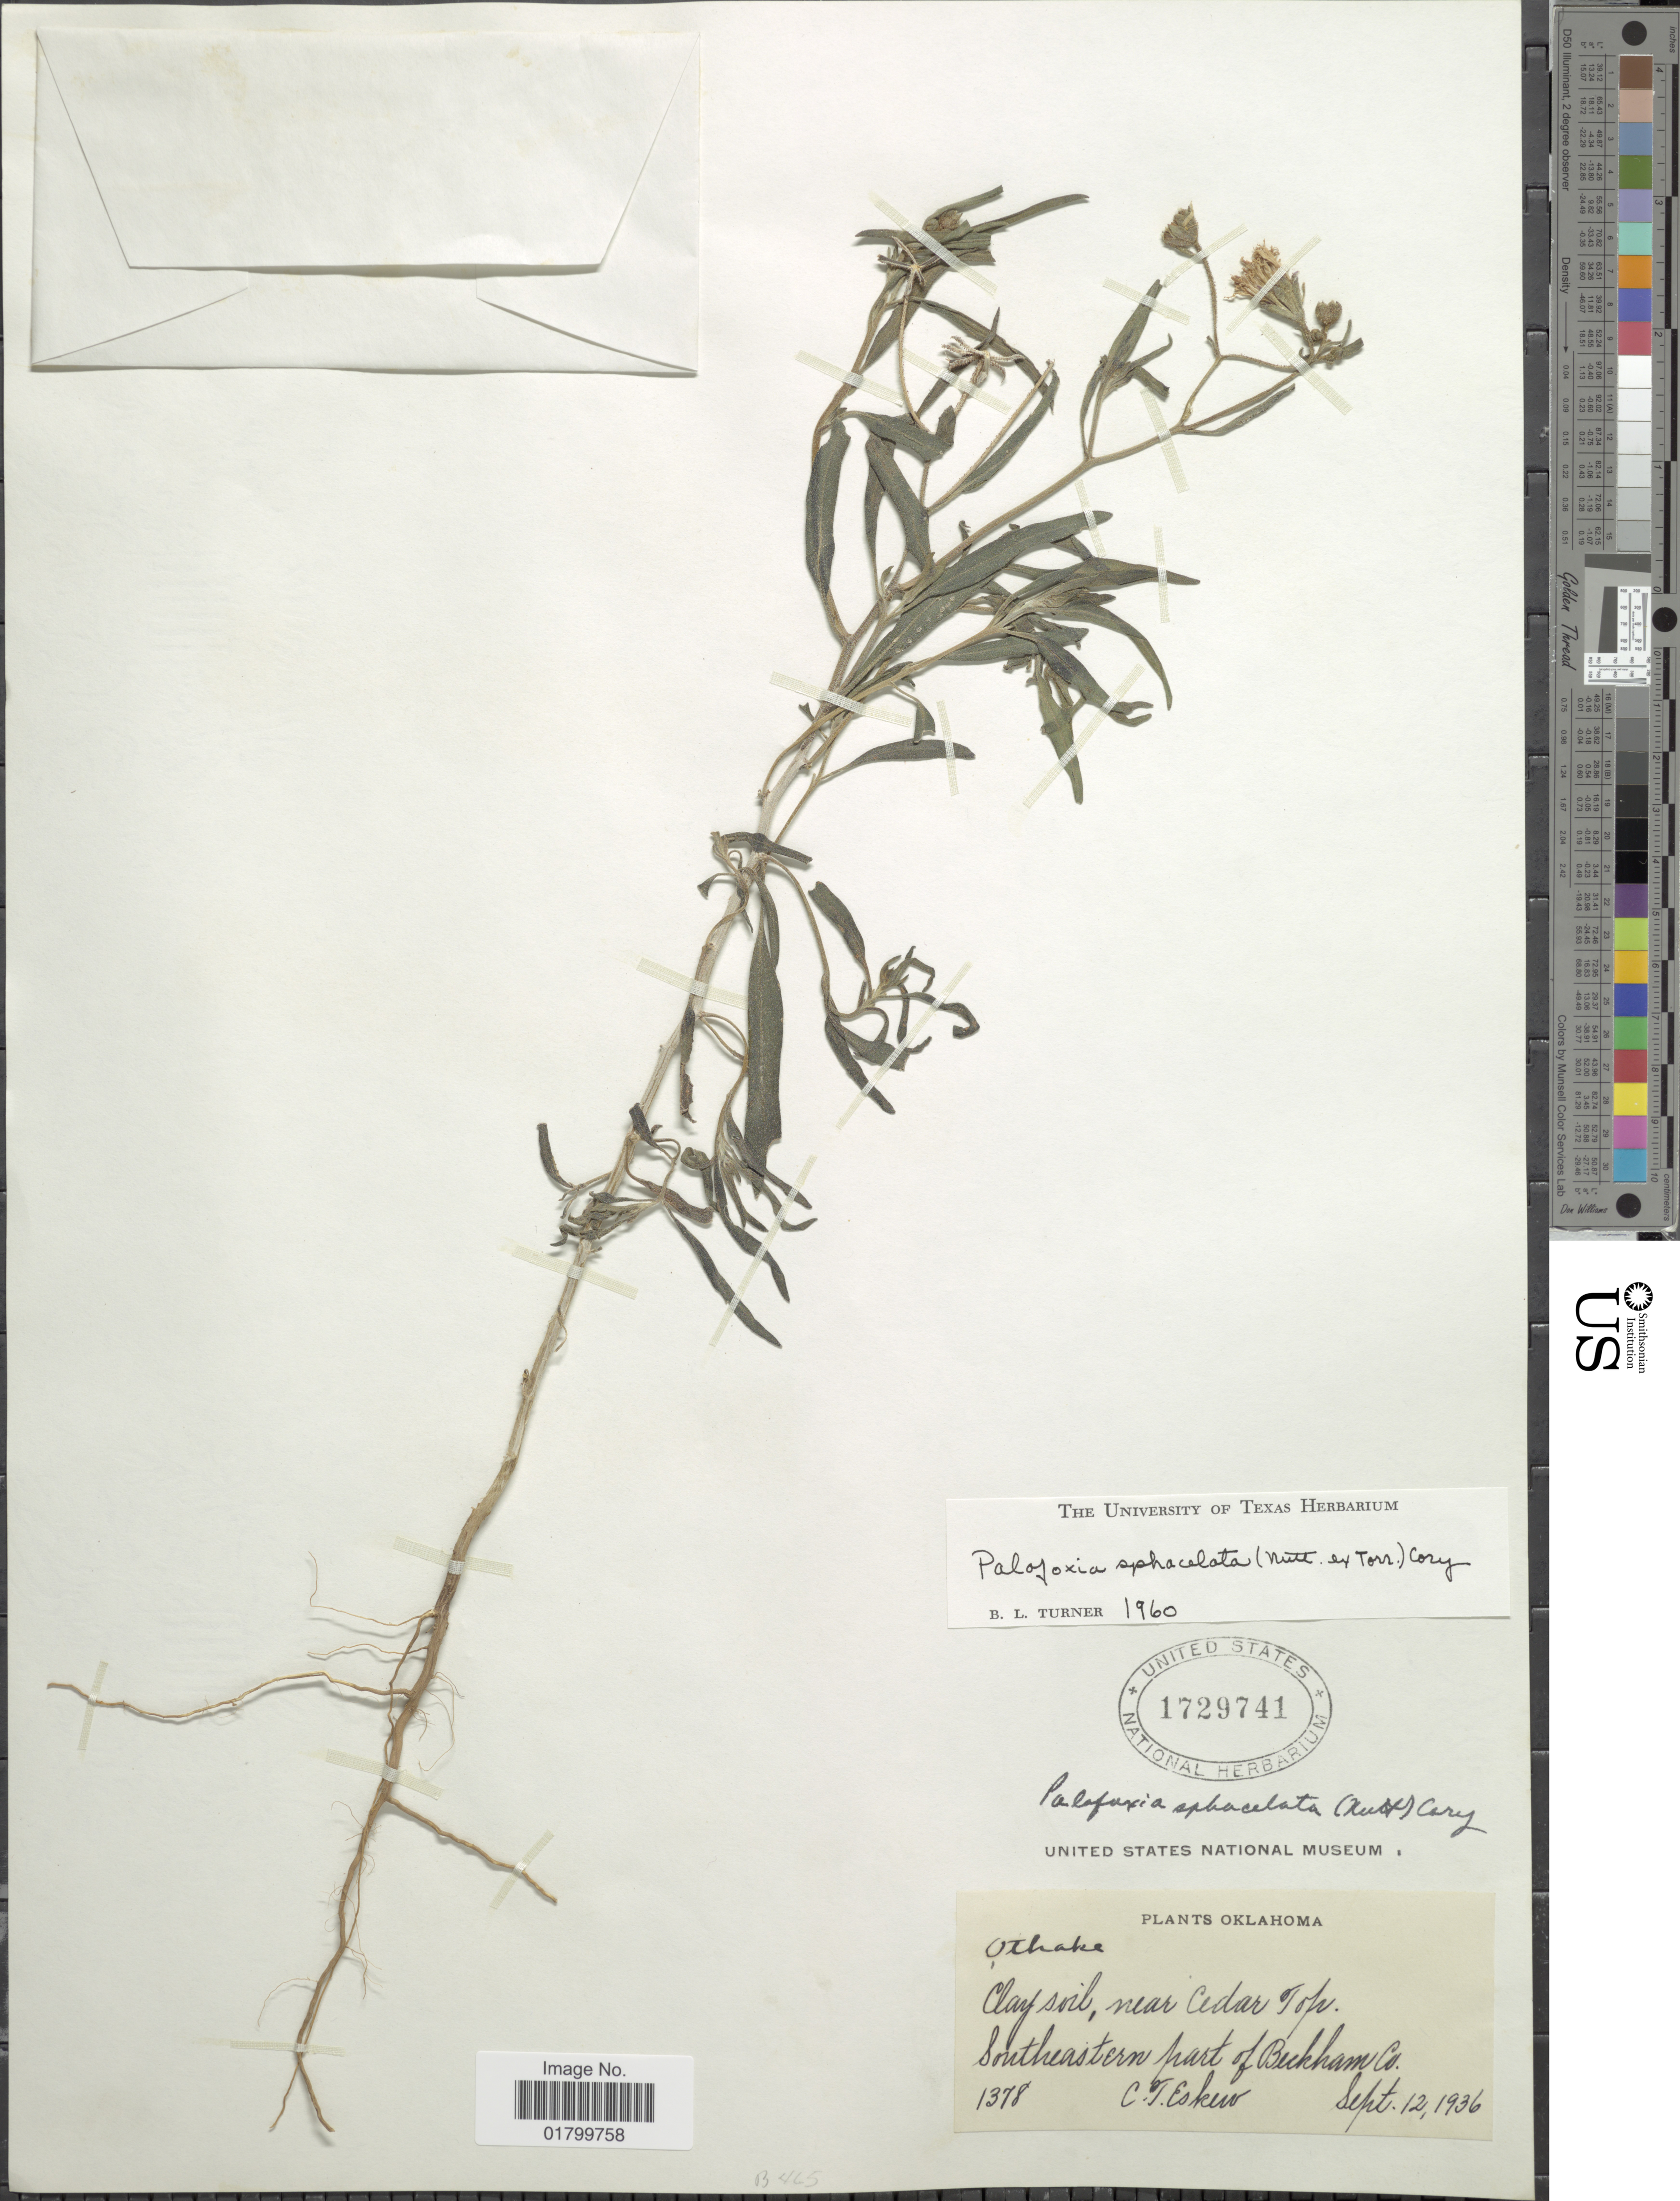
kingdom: Plantae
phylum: Tracheophyta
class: Magnoliopsida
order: Asterales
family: Asteraceae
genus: Palafoxia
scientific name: Palafoxia sphacelata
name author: (Nutt. ex Torr.) Cory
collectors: C. Eskew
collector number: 1378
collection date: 1936-09-12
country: United States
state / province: Oklahoma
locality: Clay soil, near Cedar Top, Southeastern part of Beckham Co.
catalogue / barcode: US 1729741